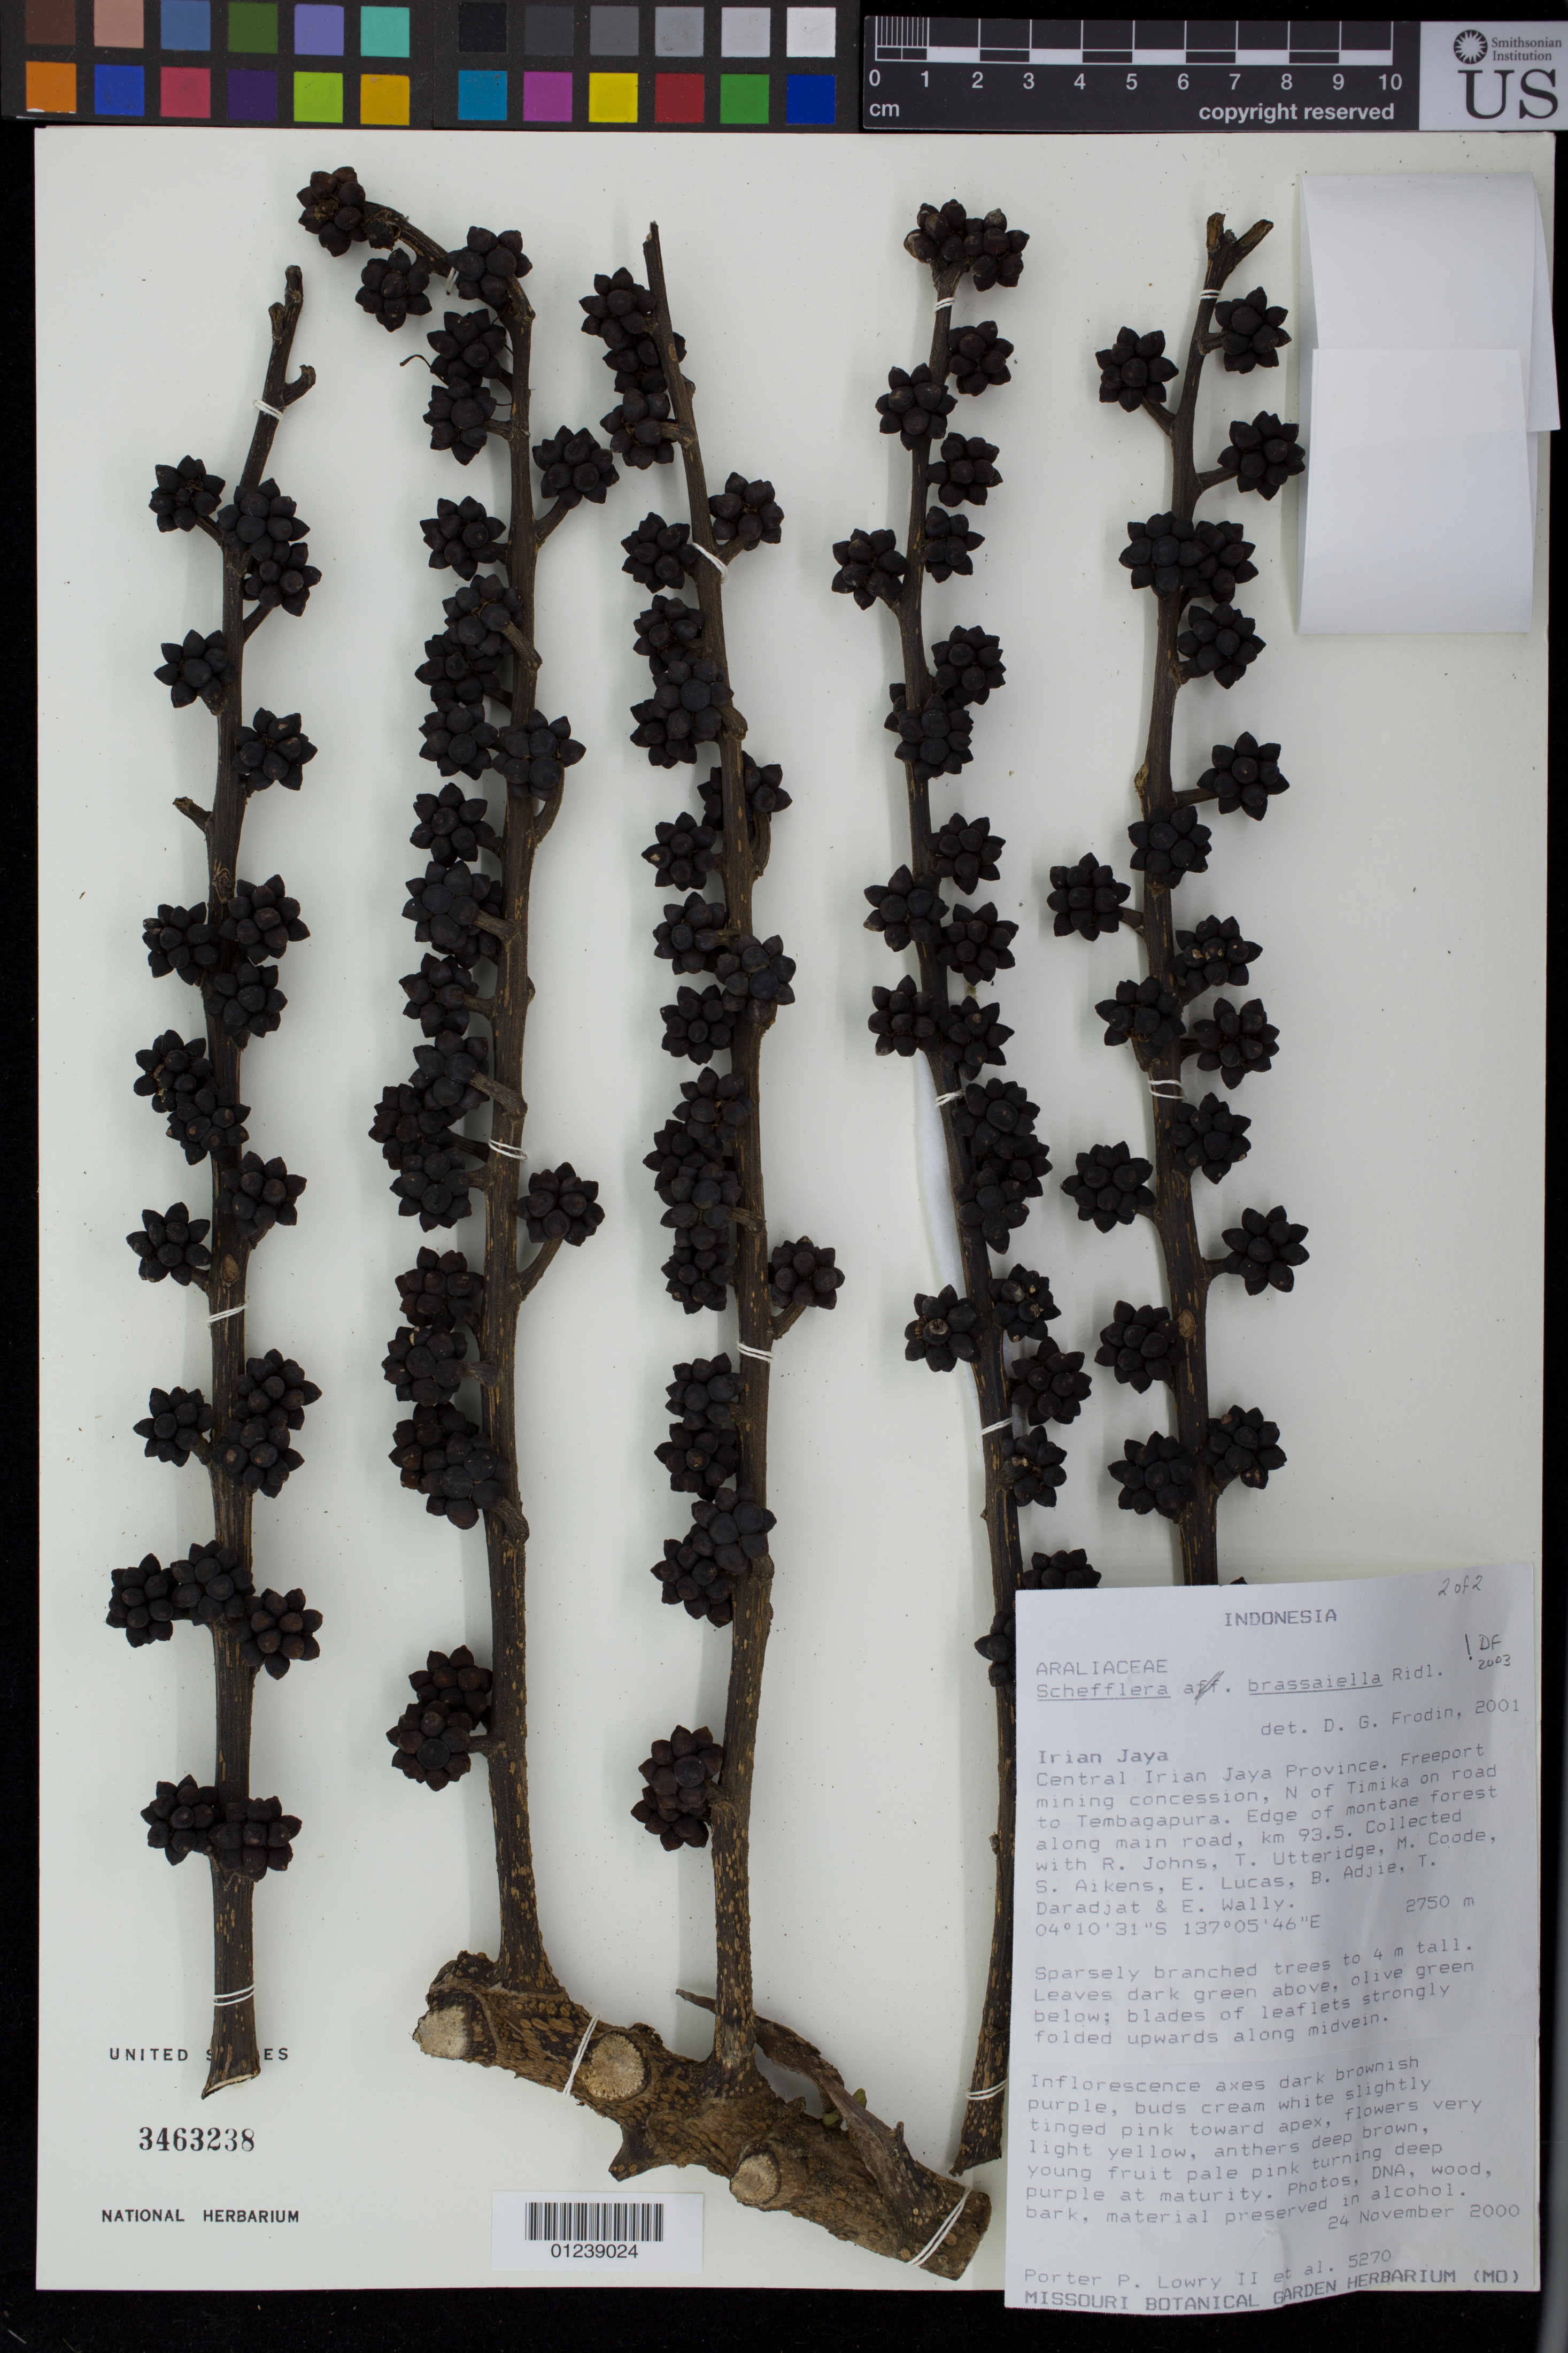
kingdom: Plantae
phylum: Tracheophyta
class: Magnoliopsida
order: Apiales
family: Araliaceae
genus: Heptapleurum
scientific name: Heptapleurum brassaiellum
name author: (Ridl.) Lowry & G. M. Plunkett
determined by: Wagner, W. L., (BOT), Smithsonian Institution - National Museum of Natural History (UNITED STATES)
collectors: P. P. Lowry, R. Johns, T. M. A. Utteridge & M. Coode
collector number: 5270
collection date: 2000-11-24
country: Indonesia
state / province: Papua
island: New Guinea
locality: Irian Jaya. Central Irian Jaya Province. Freeport mining concession, N of Timika on road to Tembagapura. Edge of forest along main road, km 93.5.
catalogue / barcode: US 3463238